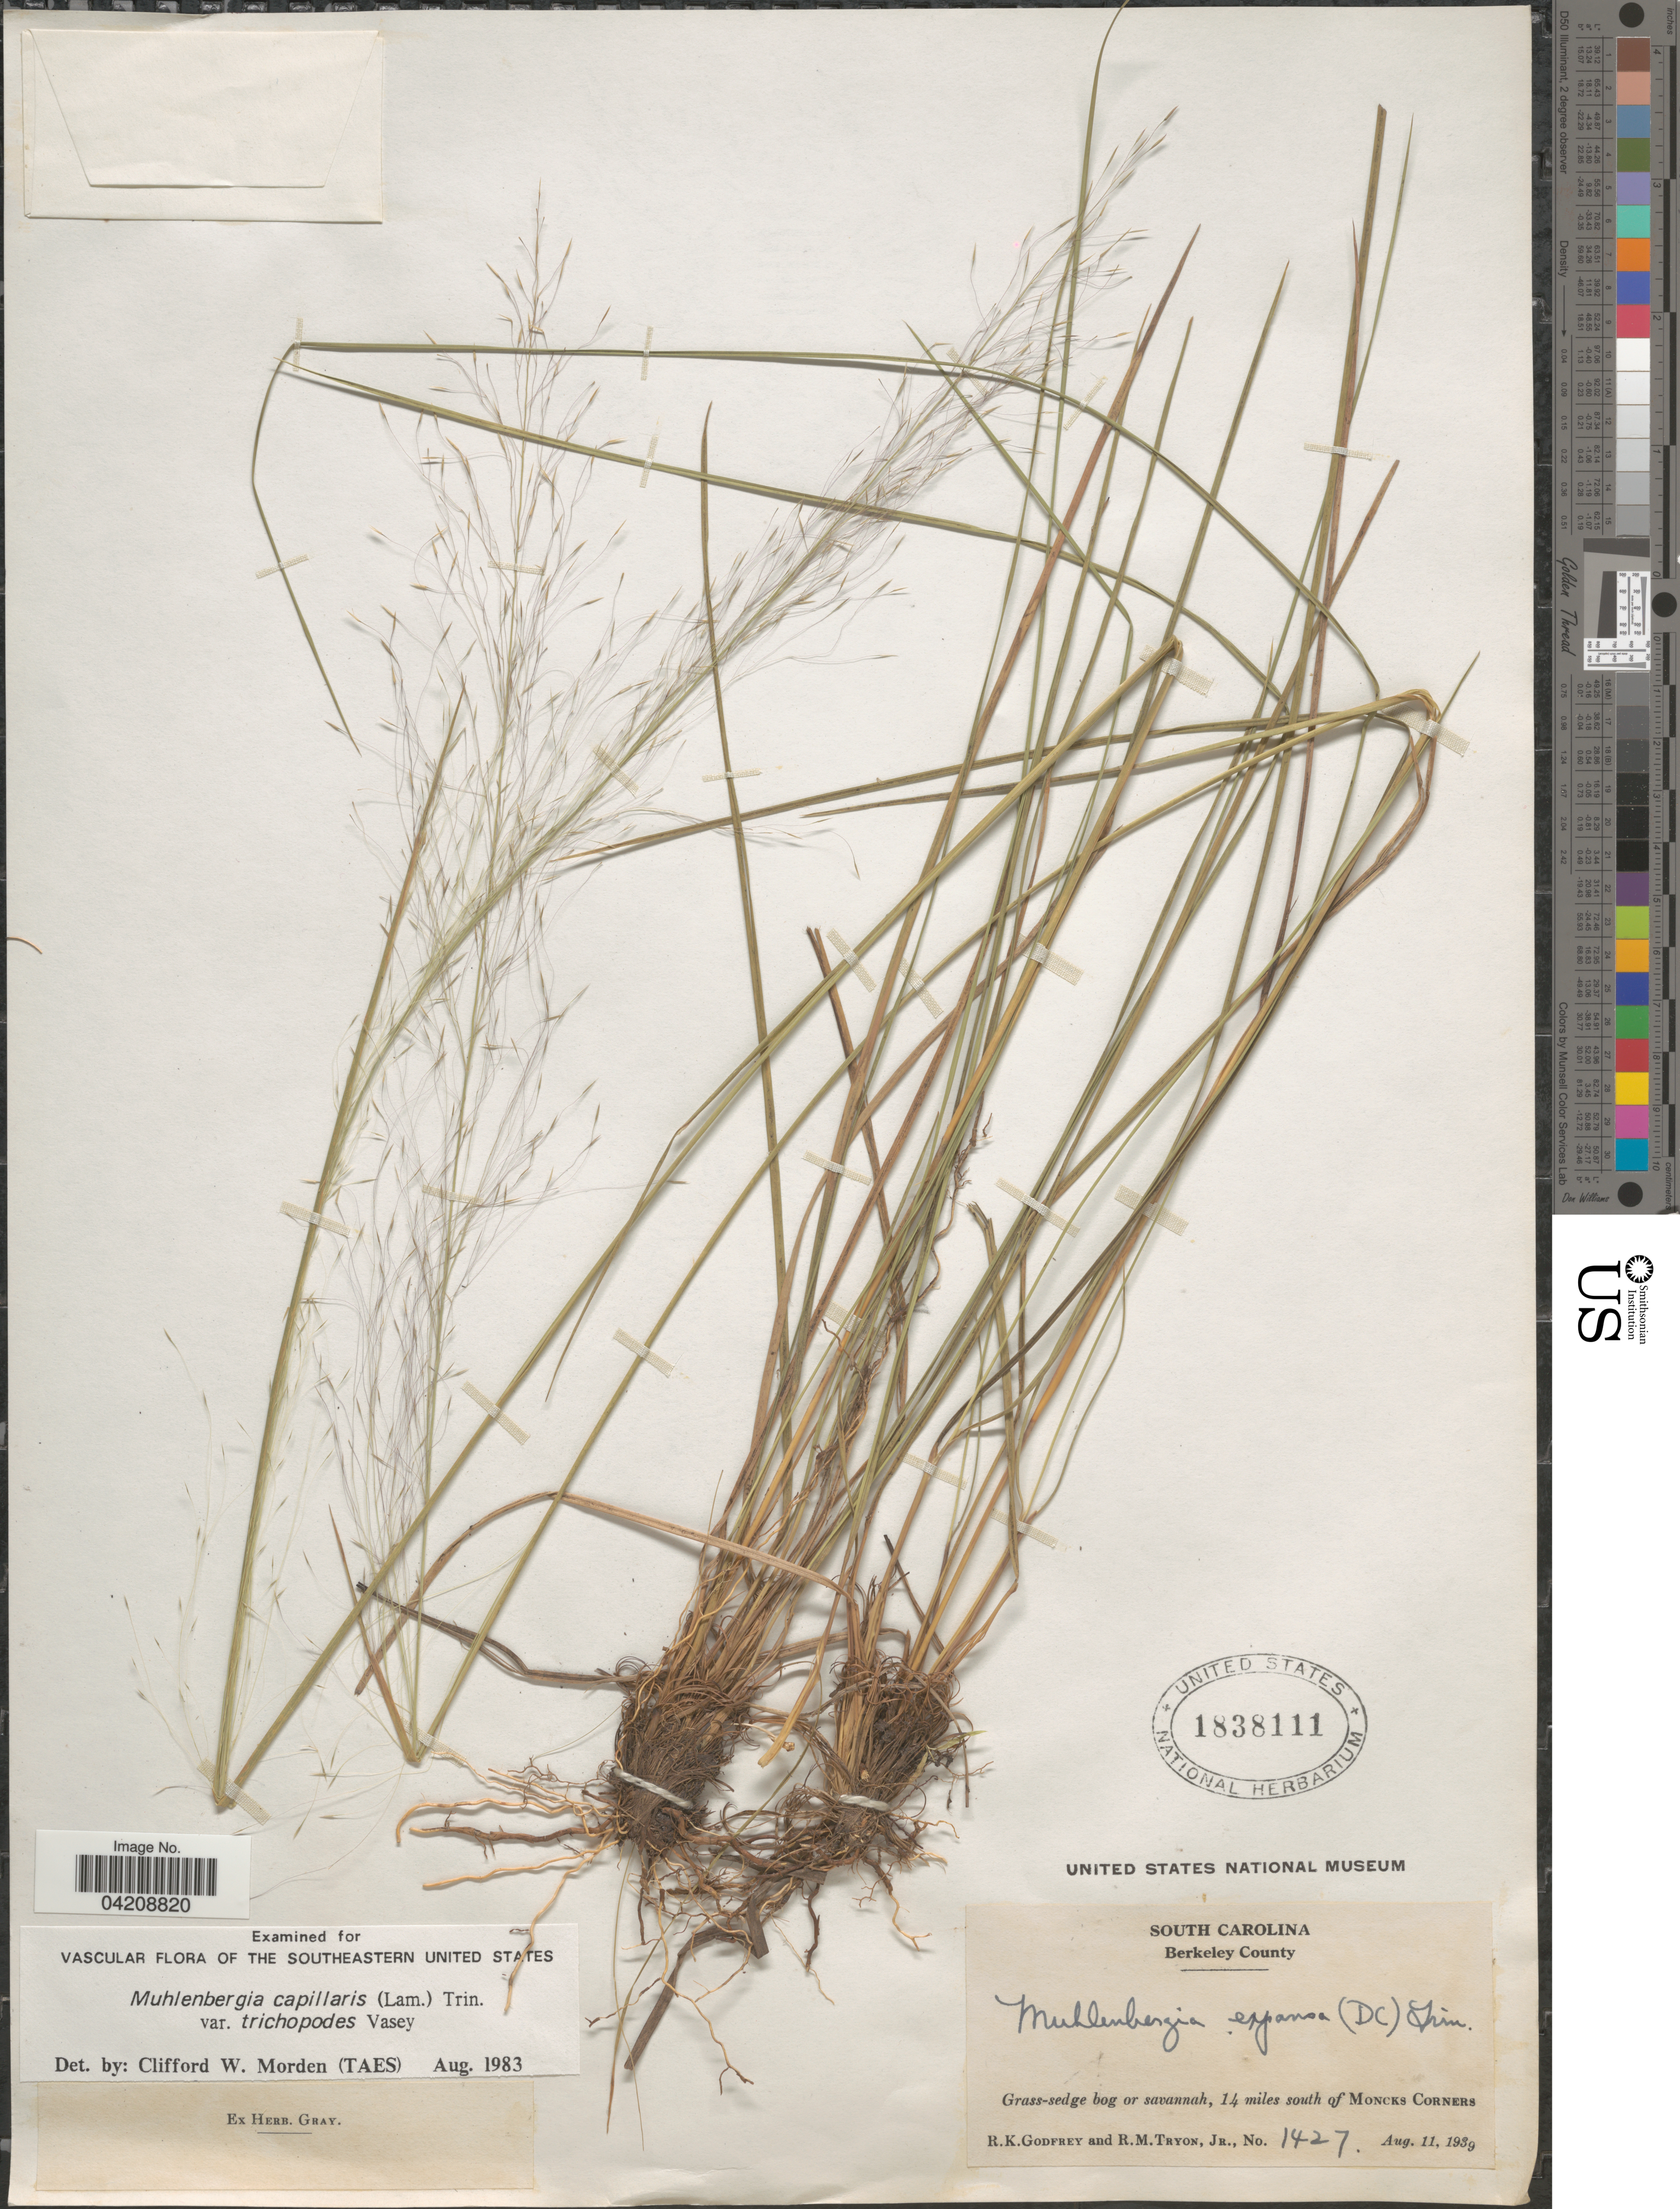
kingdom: Plantae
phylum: Tracheophyta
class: Liliopsida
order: Poales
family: Poaceae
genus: Muhlenbergia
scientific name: Muhlenbergia expansa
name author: Trin.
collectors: R. K. Godfrey & R. Tryon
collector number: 1427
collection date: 1939-08-11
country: United States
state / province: South Carolina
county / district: Berkeley County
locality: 14 miles south of Moncks Corners.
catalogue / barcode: US 1838111